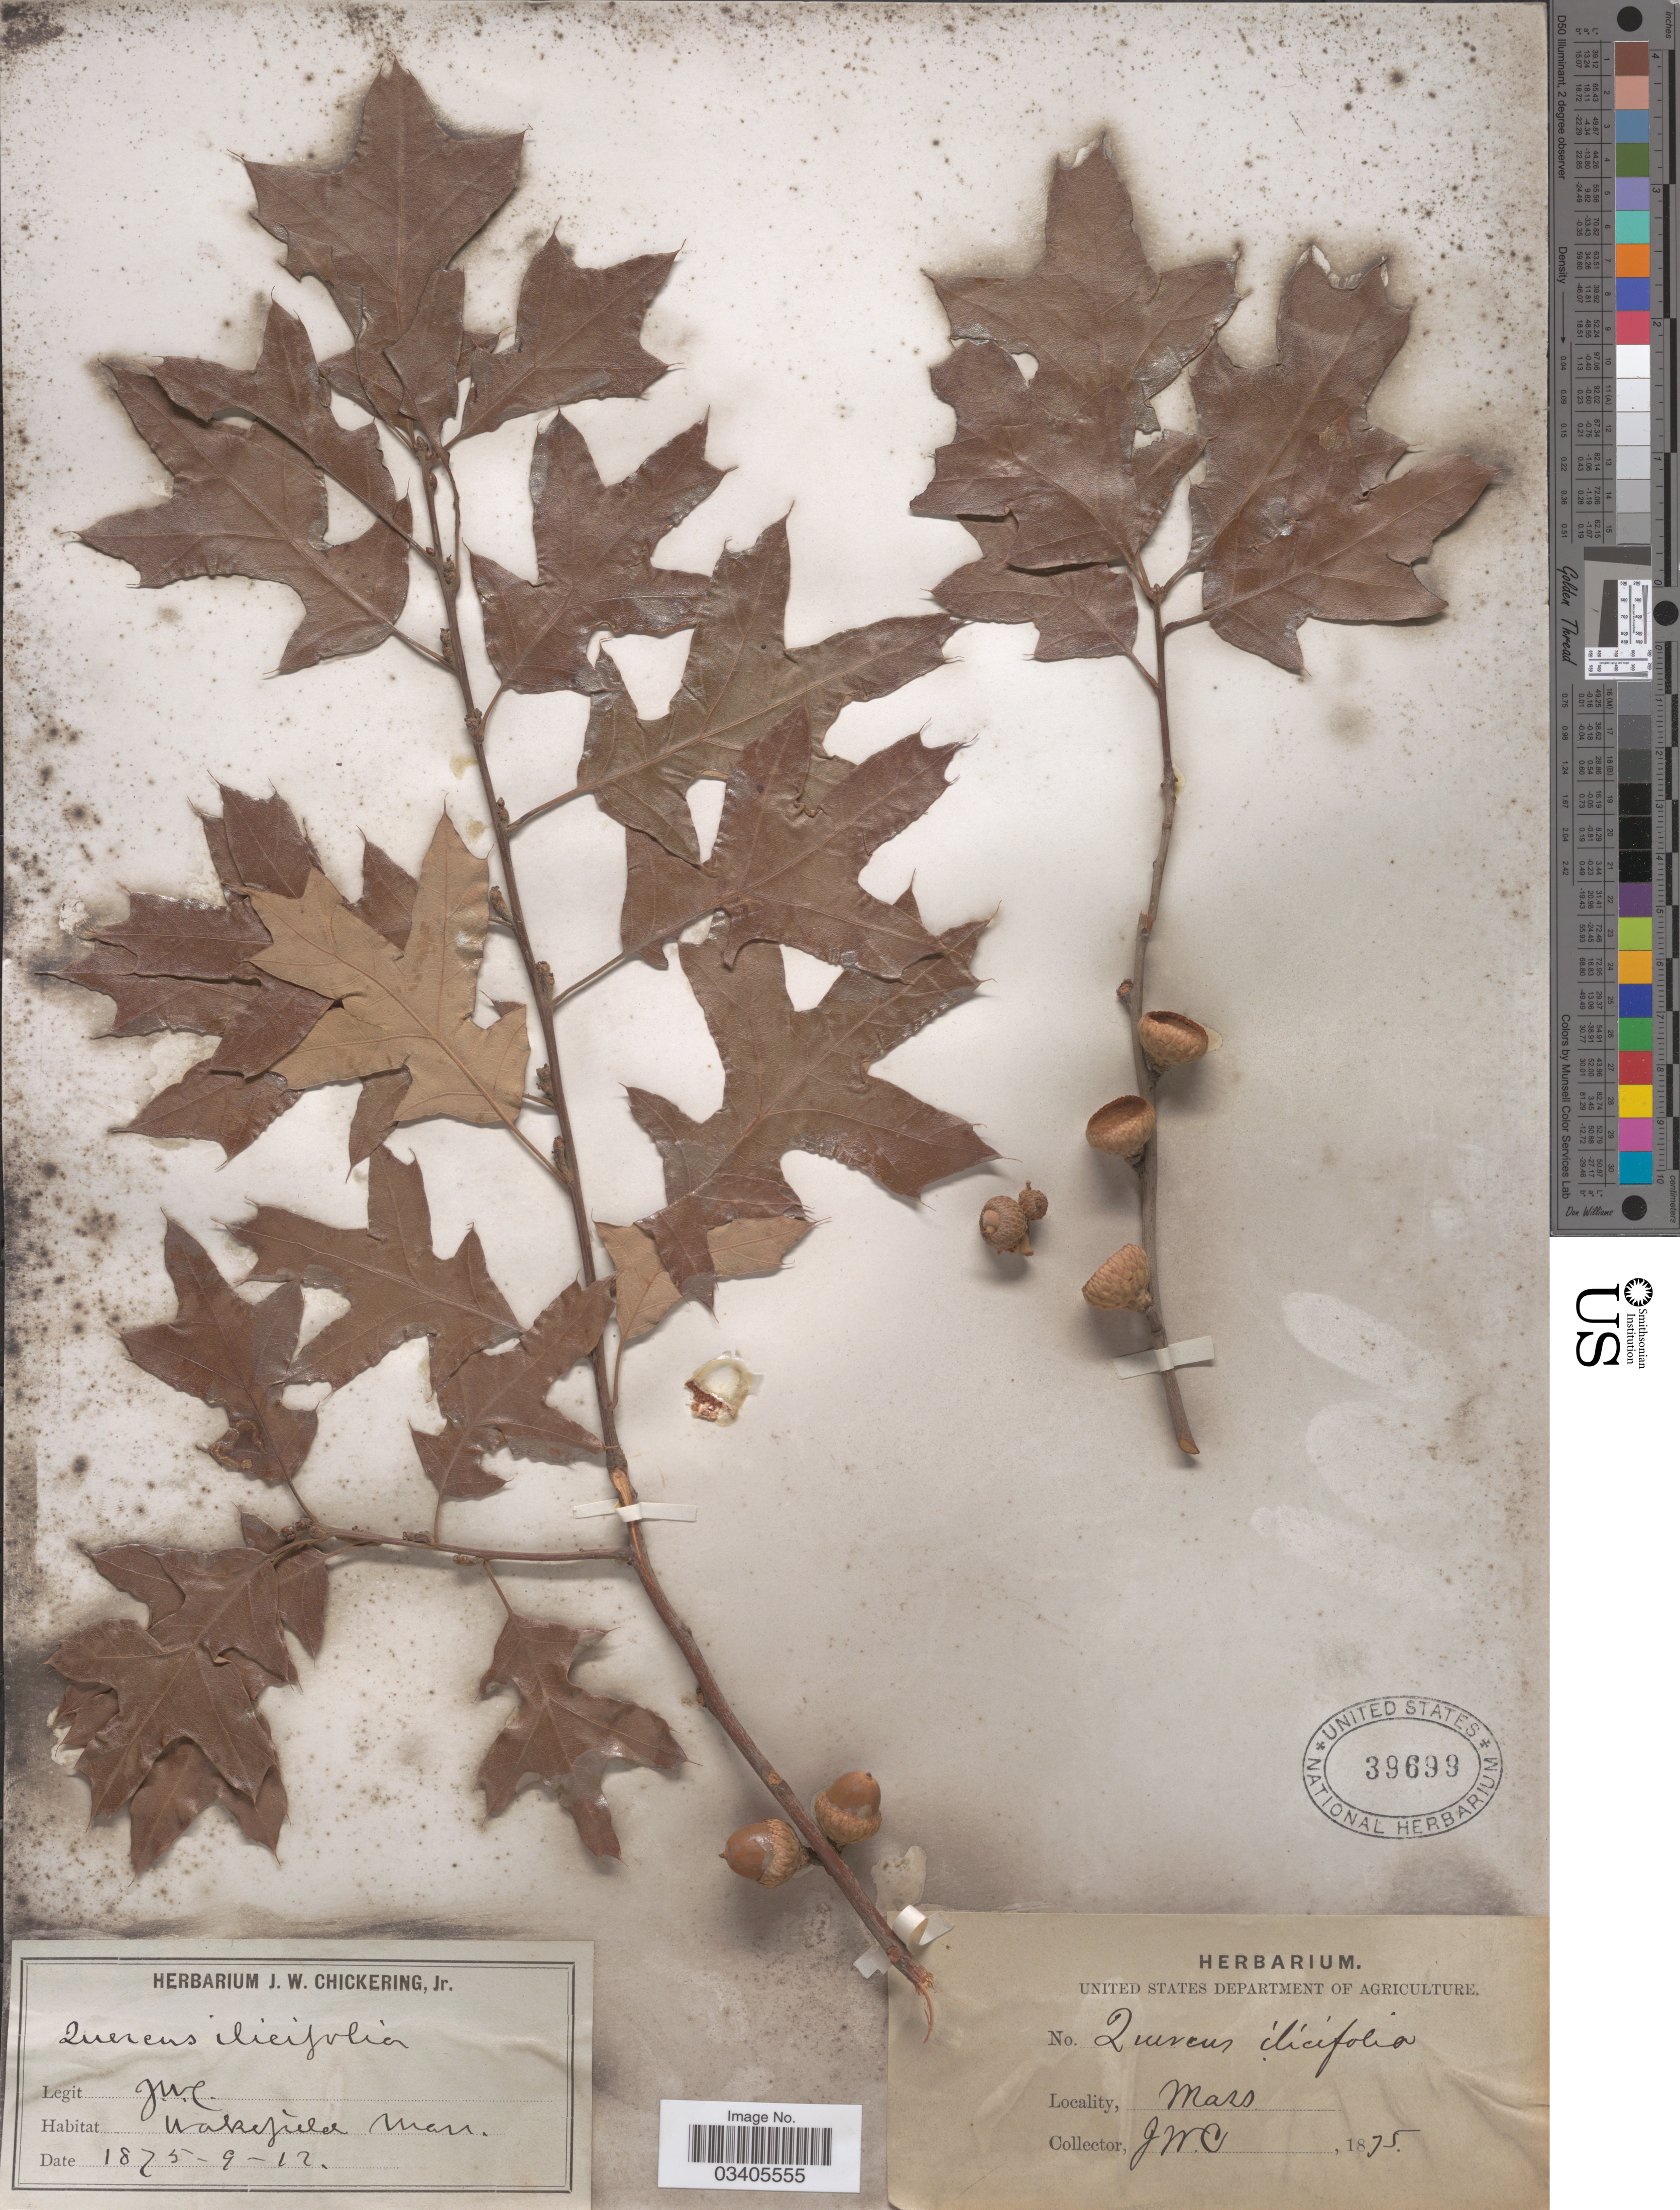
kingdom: Plantae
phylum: Tracheophyta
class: Magnoliopsida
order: Fagales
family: Fagaceae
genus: Quercus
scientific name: Quercus ilicifolia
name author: Wangenh.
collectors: J. W. Chickering Jr.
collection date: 1875-09-12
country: United States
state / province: Massachusetts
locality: Wakefield.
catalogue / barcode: US 39699